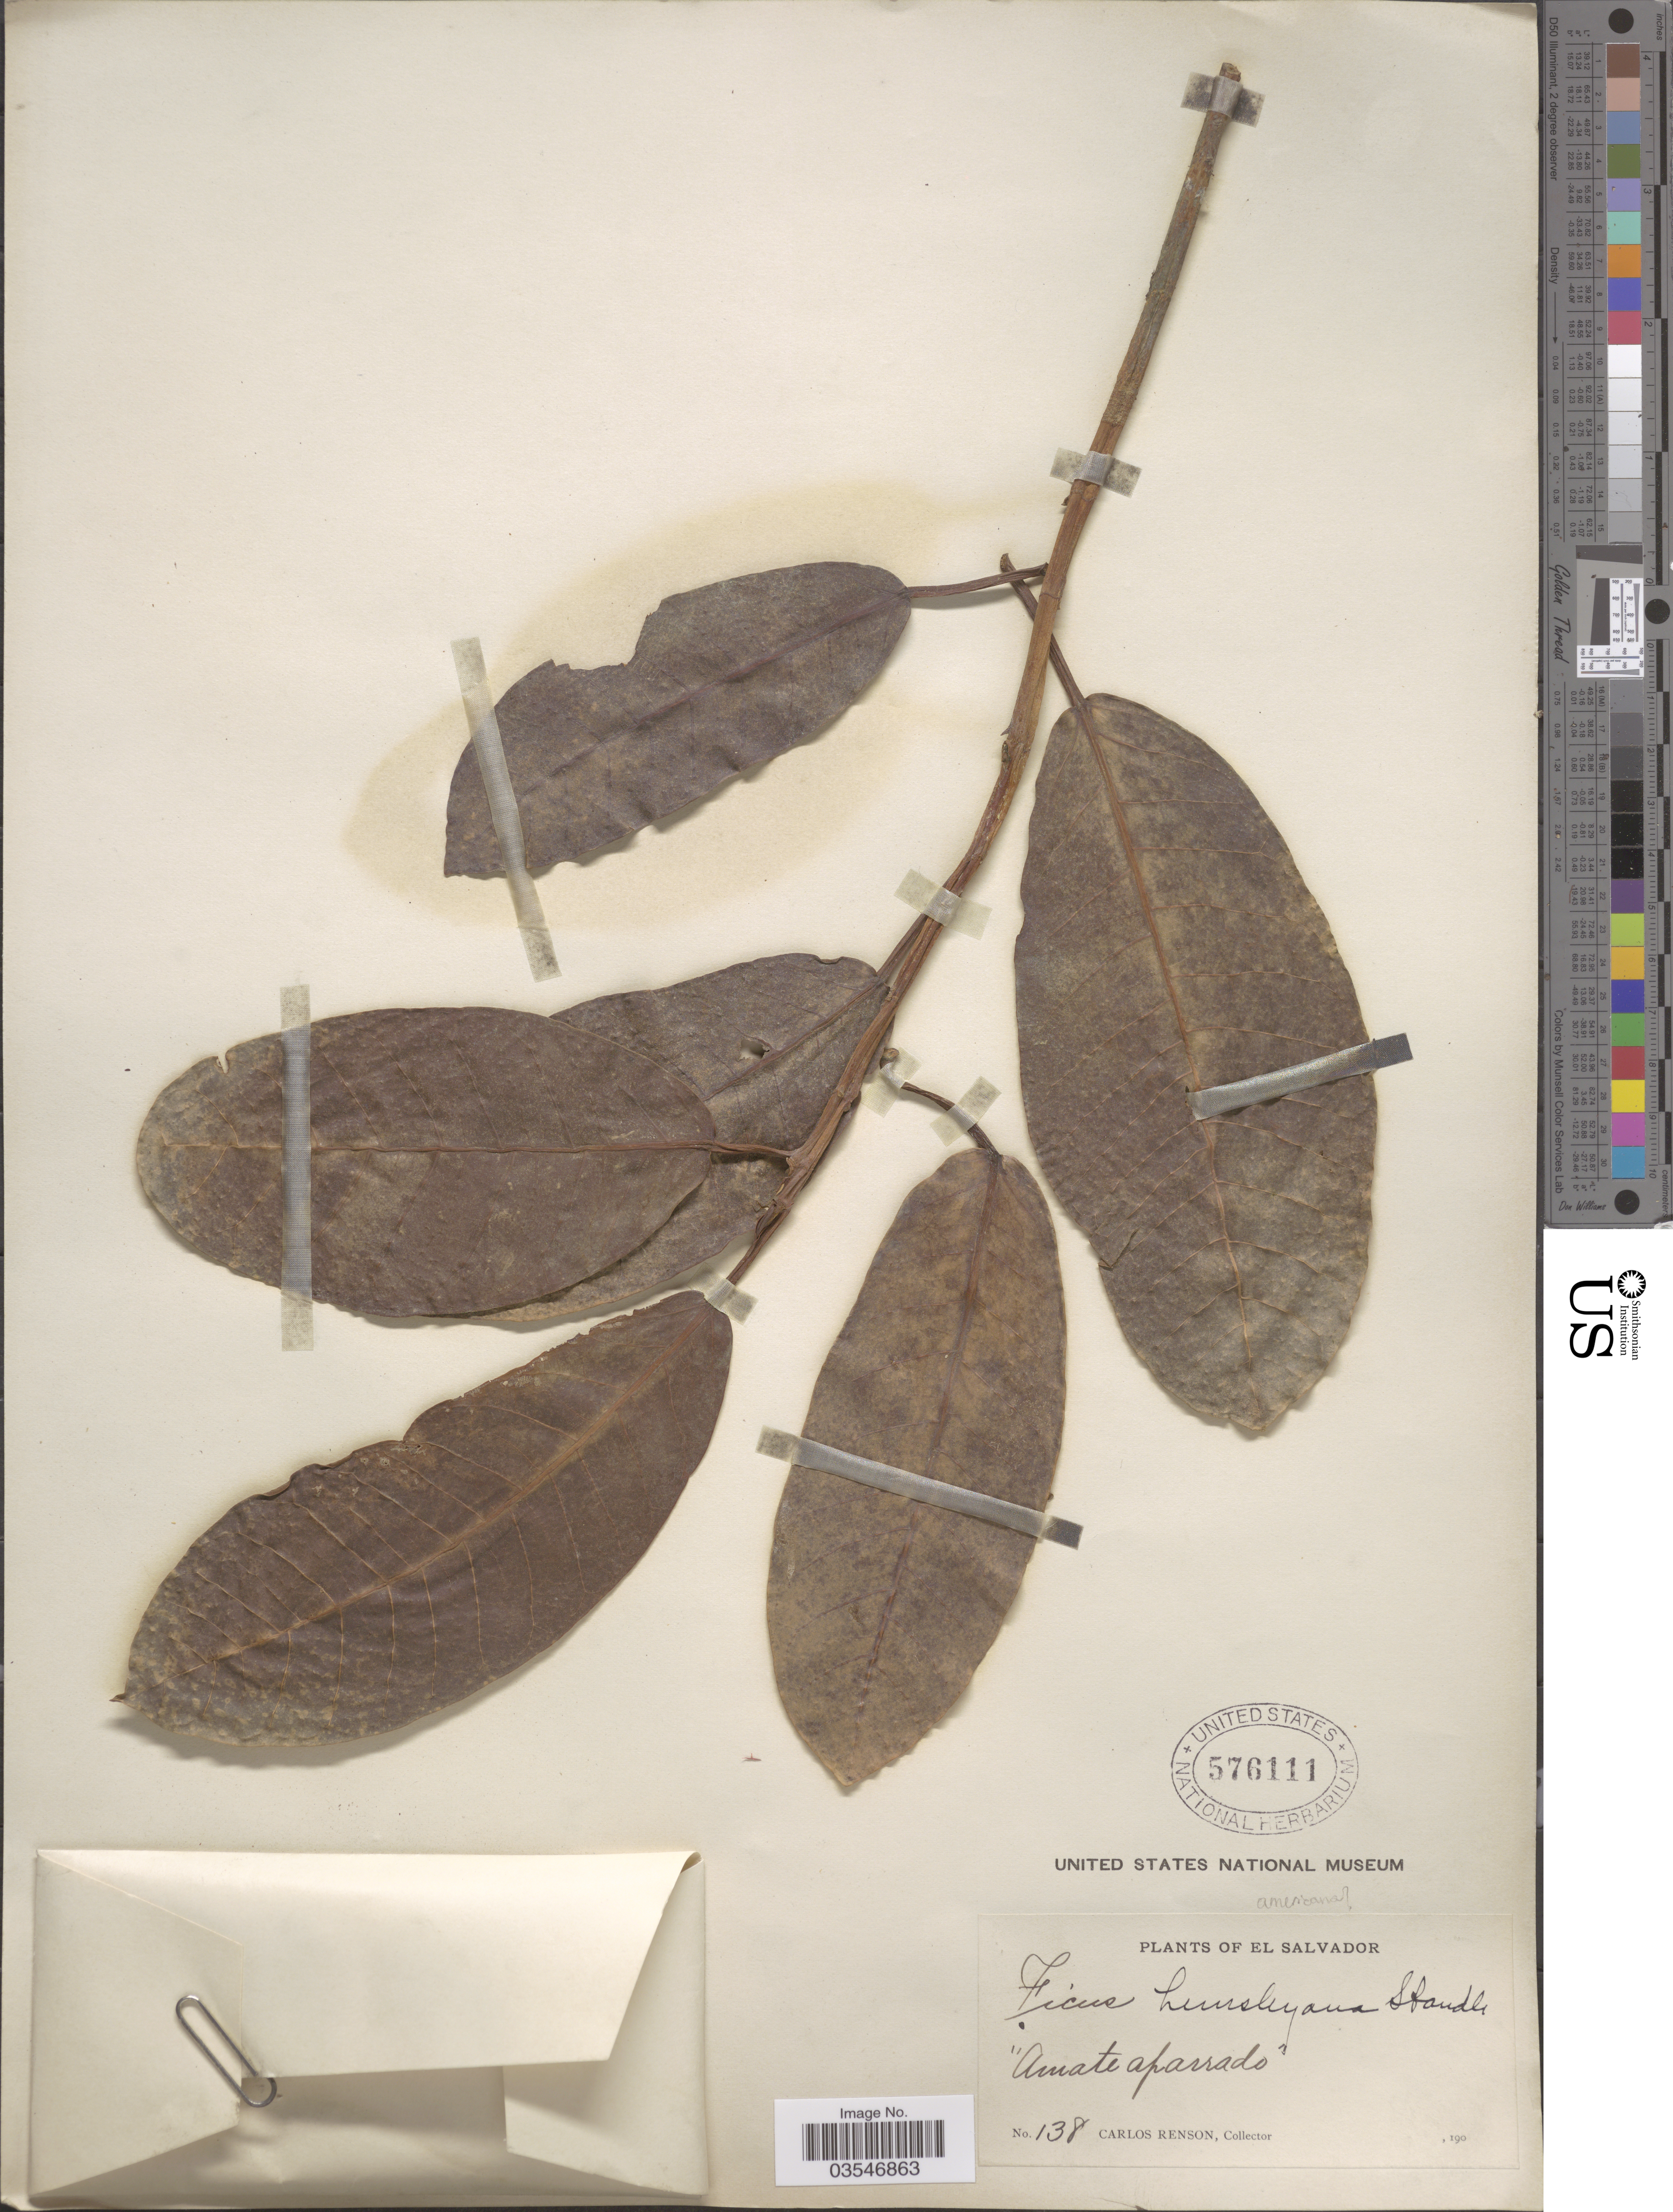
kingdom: Plantae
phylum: Tracheophyta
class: Magnoliopsida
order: Rosales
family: Moraceae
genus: Ficus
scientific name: Ficus citrifolia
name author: Mill.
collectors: C. Renson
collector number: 138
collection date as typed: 190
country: El Salvador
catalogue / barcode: US 576111